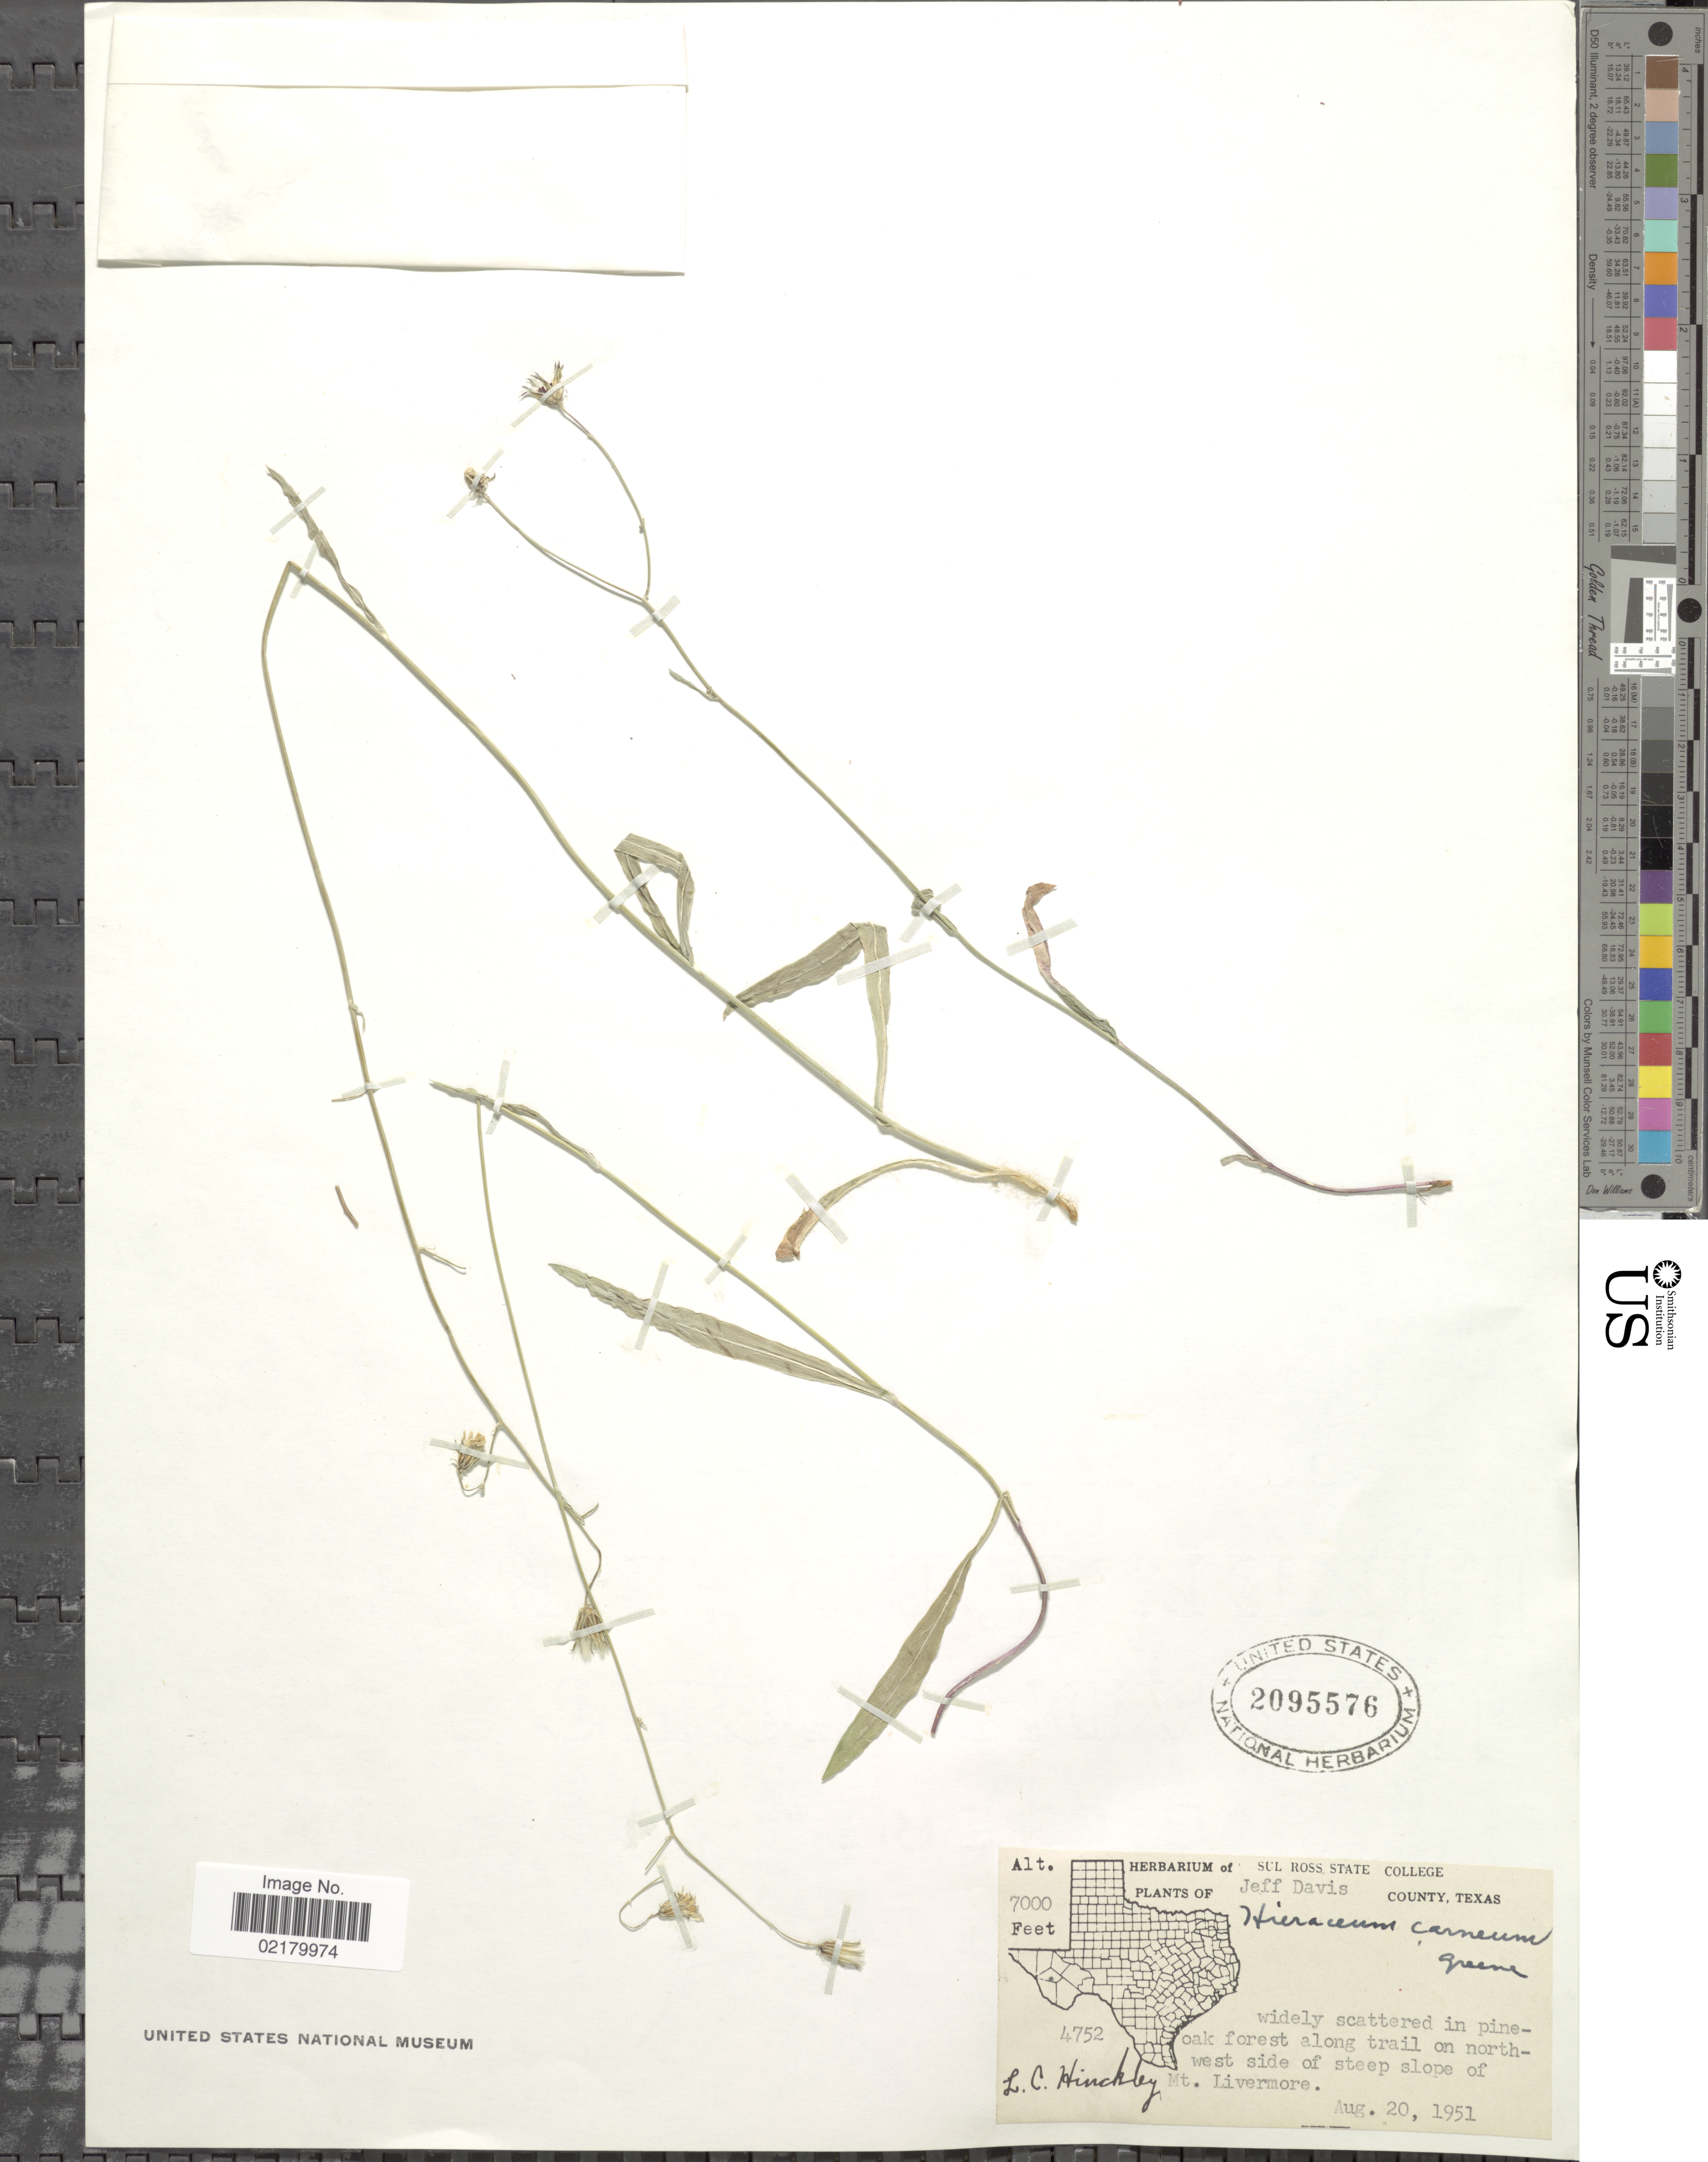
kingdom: Plantae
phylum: Tracheophyta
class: Magnoliopsida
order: Asterales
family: Asteraceae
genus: Hieracium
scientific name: Hieracium carneum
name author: Greene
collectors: L. Hinckley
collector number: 4752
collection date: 1951-08-20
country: United States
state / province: Texas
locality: Jeff Davis County, widely scattered in pine-oak forest along trail on northwest side of steep slope of Mt Livermore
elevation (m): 2134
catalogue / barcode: US 2095576